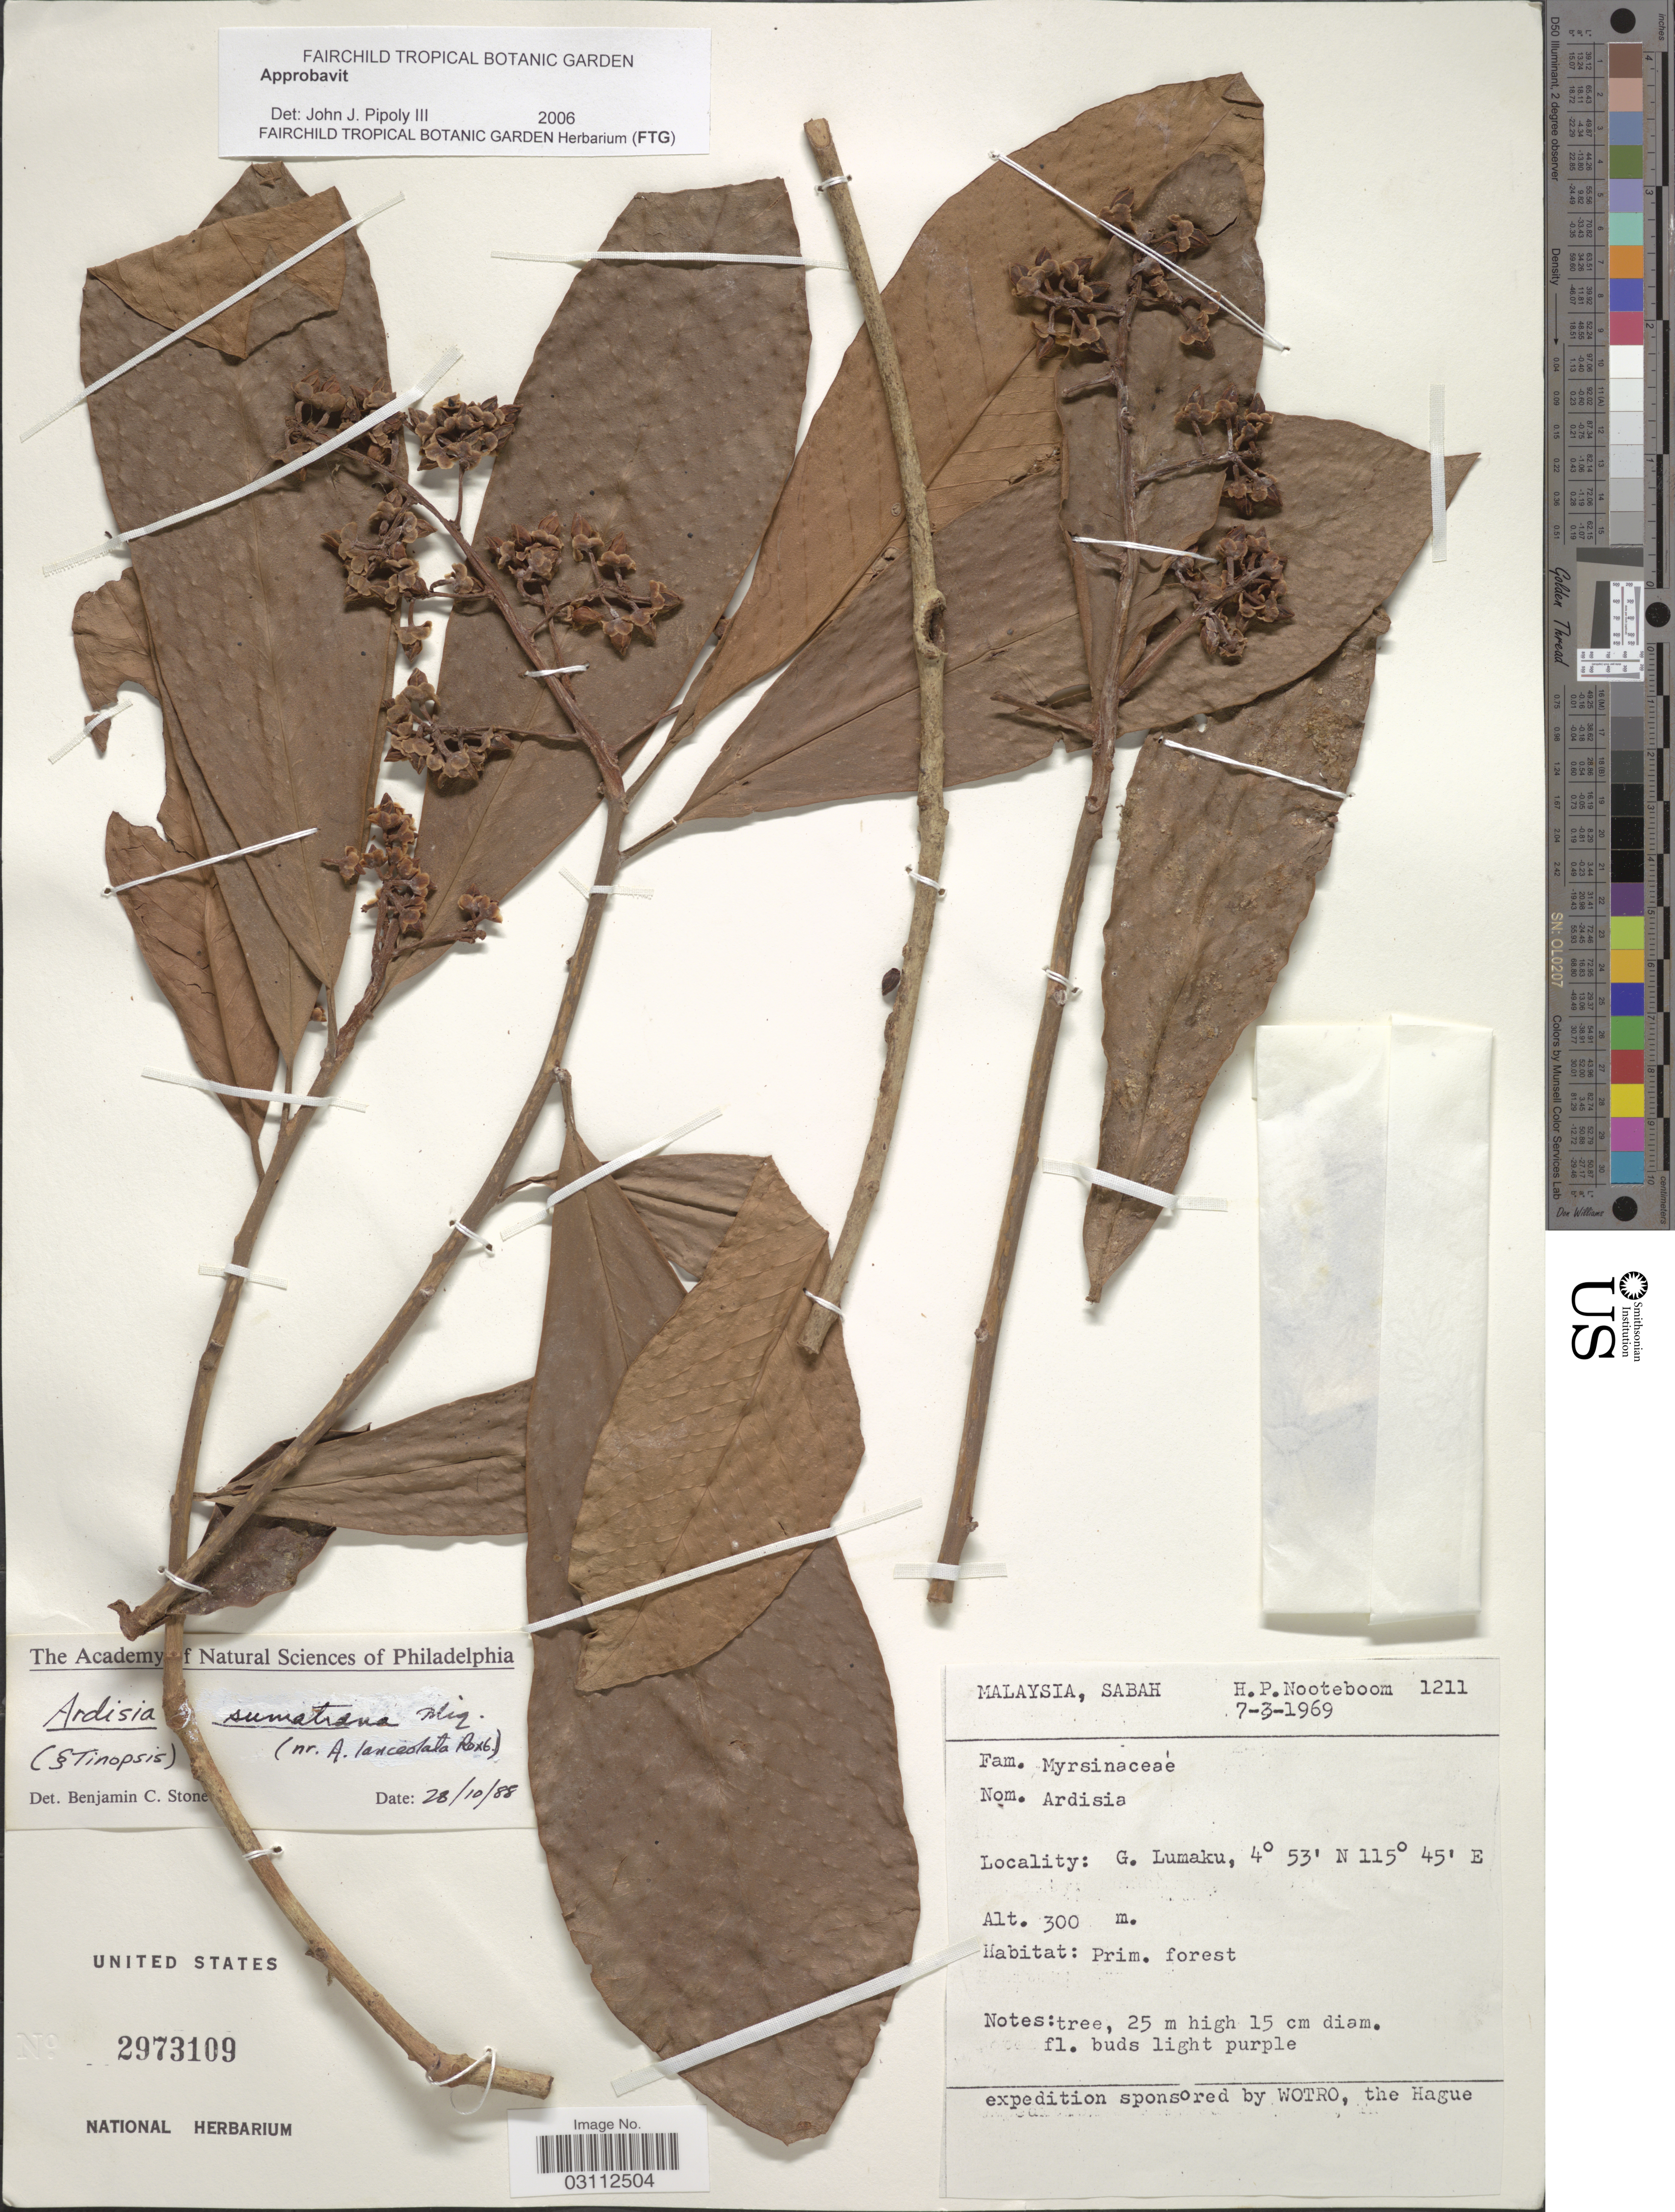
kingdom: Plantae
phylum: Tracheophyta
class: Magnoliopsida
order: Ericales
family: Primulaceae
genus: Ardisia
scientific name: Ardisia sumatrana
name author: Miq.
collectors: H. P. Nooteboom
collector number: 1211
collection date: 1969-03-07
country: Malaysia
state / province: Sabah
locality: G. Lumaku.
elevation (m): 300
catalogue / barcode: US 2973109